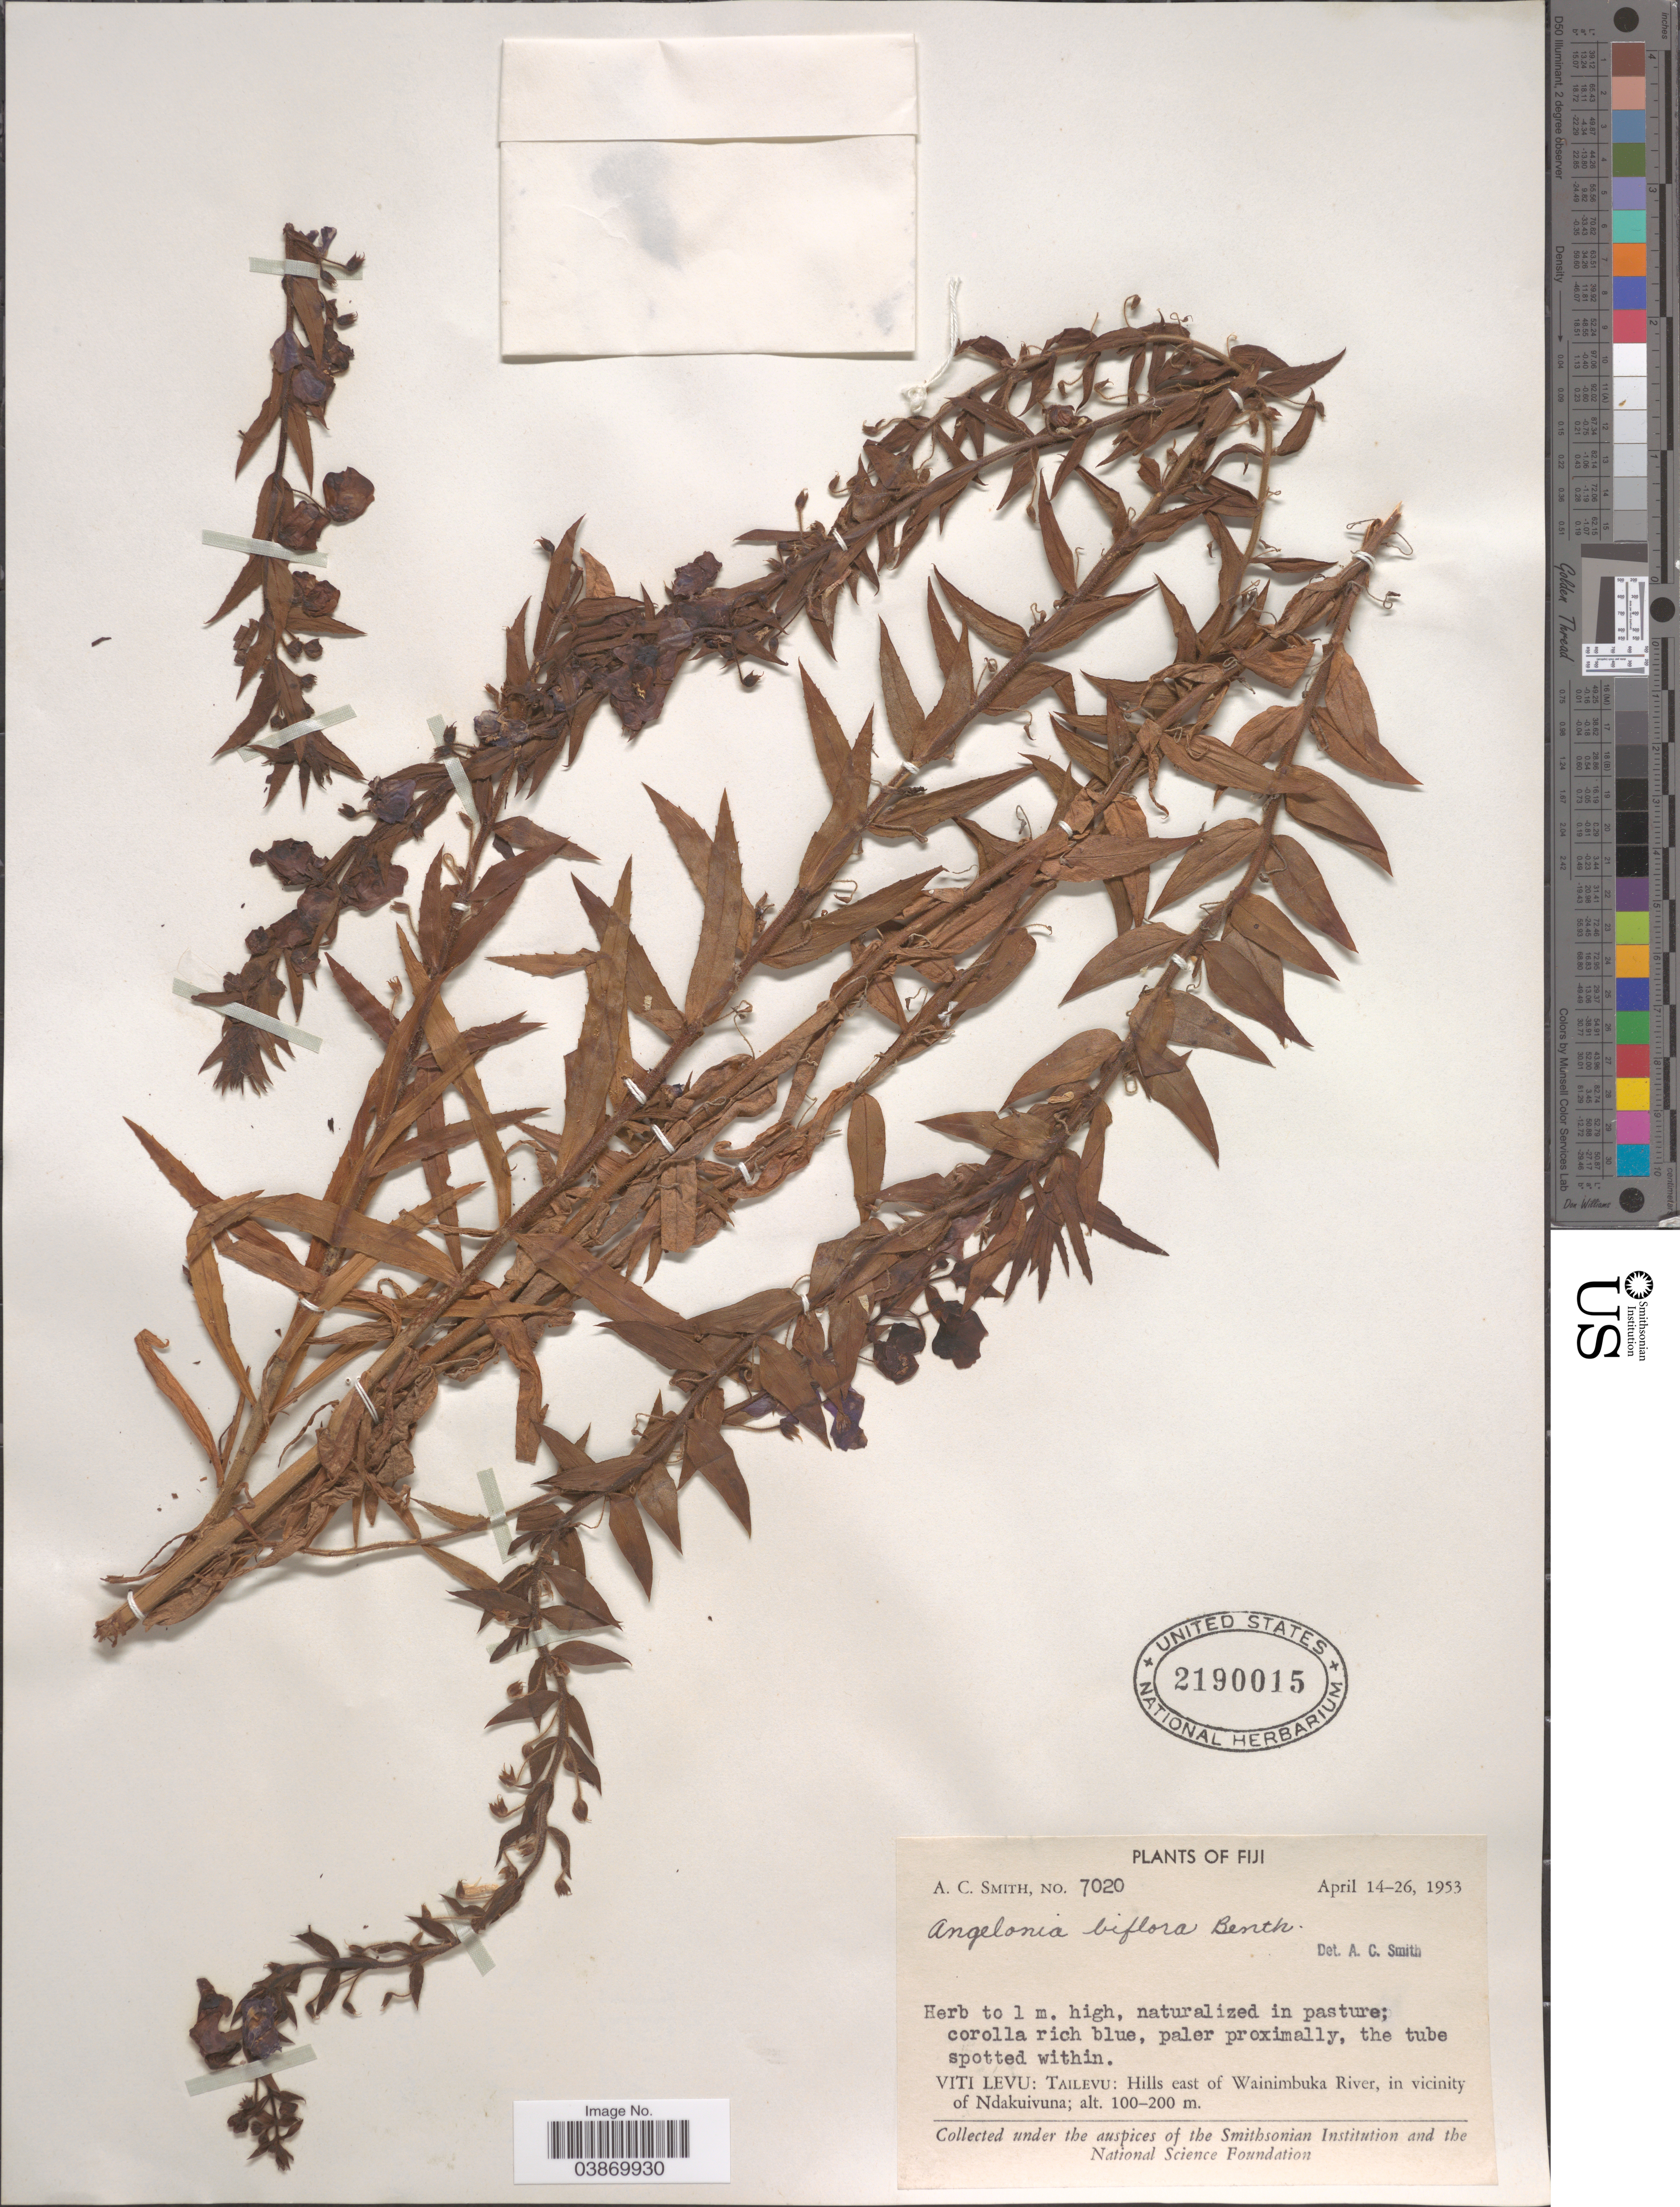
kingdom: Plantae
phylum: Tracheophyta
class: Magnoliopsida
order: Lamiales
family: Plantaginaceae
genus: Angelonia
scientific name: Angelonia biflora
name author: Benth.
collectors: A. C. Smith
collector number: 7020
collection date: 1953-04-14/1953-04-26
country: Fiji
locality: Viti Levu: Tailevu: Hills east of Wainimbuka River, in vicinity of Ndakuivuna.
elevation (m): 100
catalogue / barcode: US 2190015